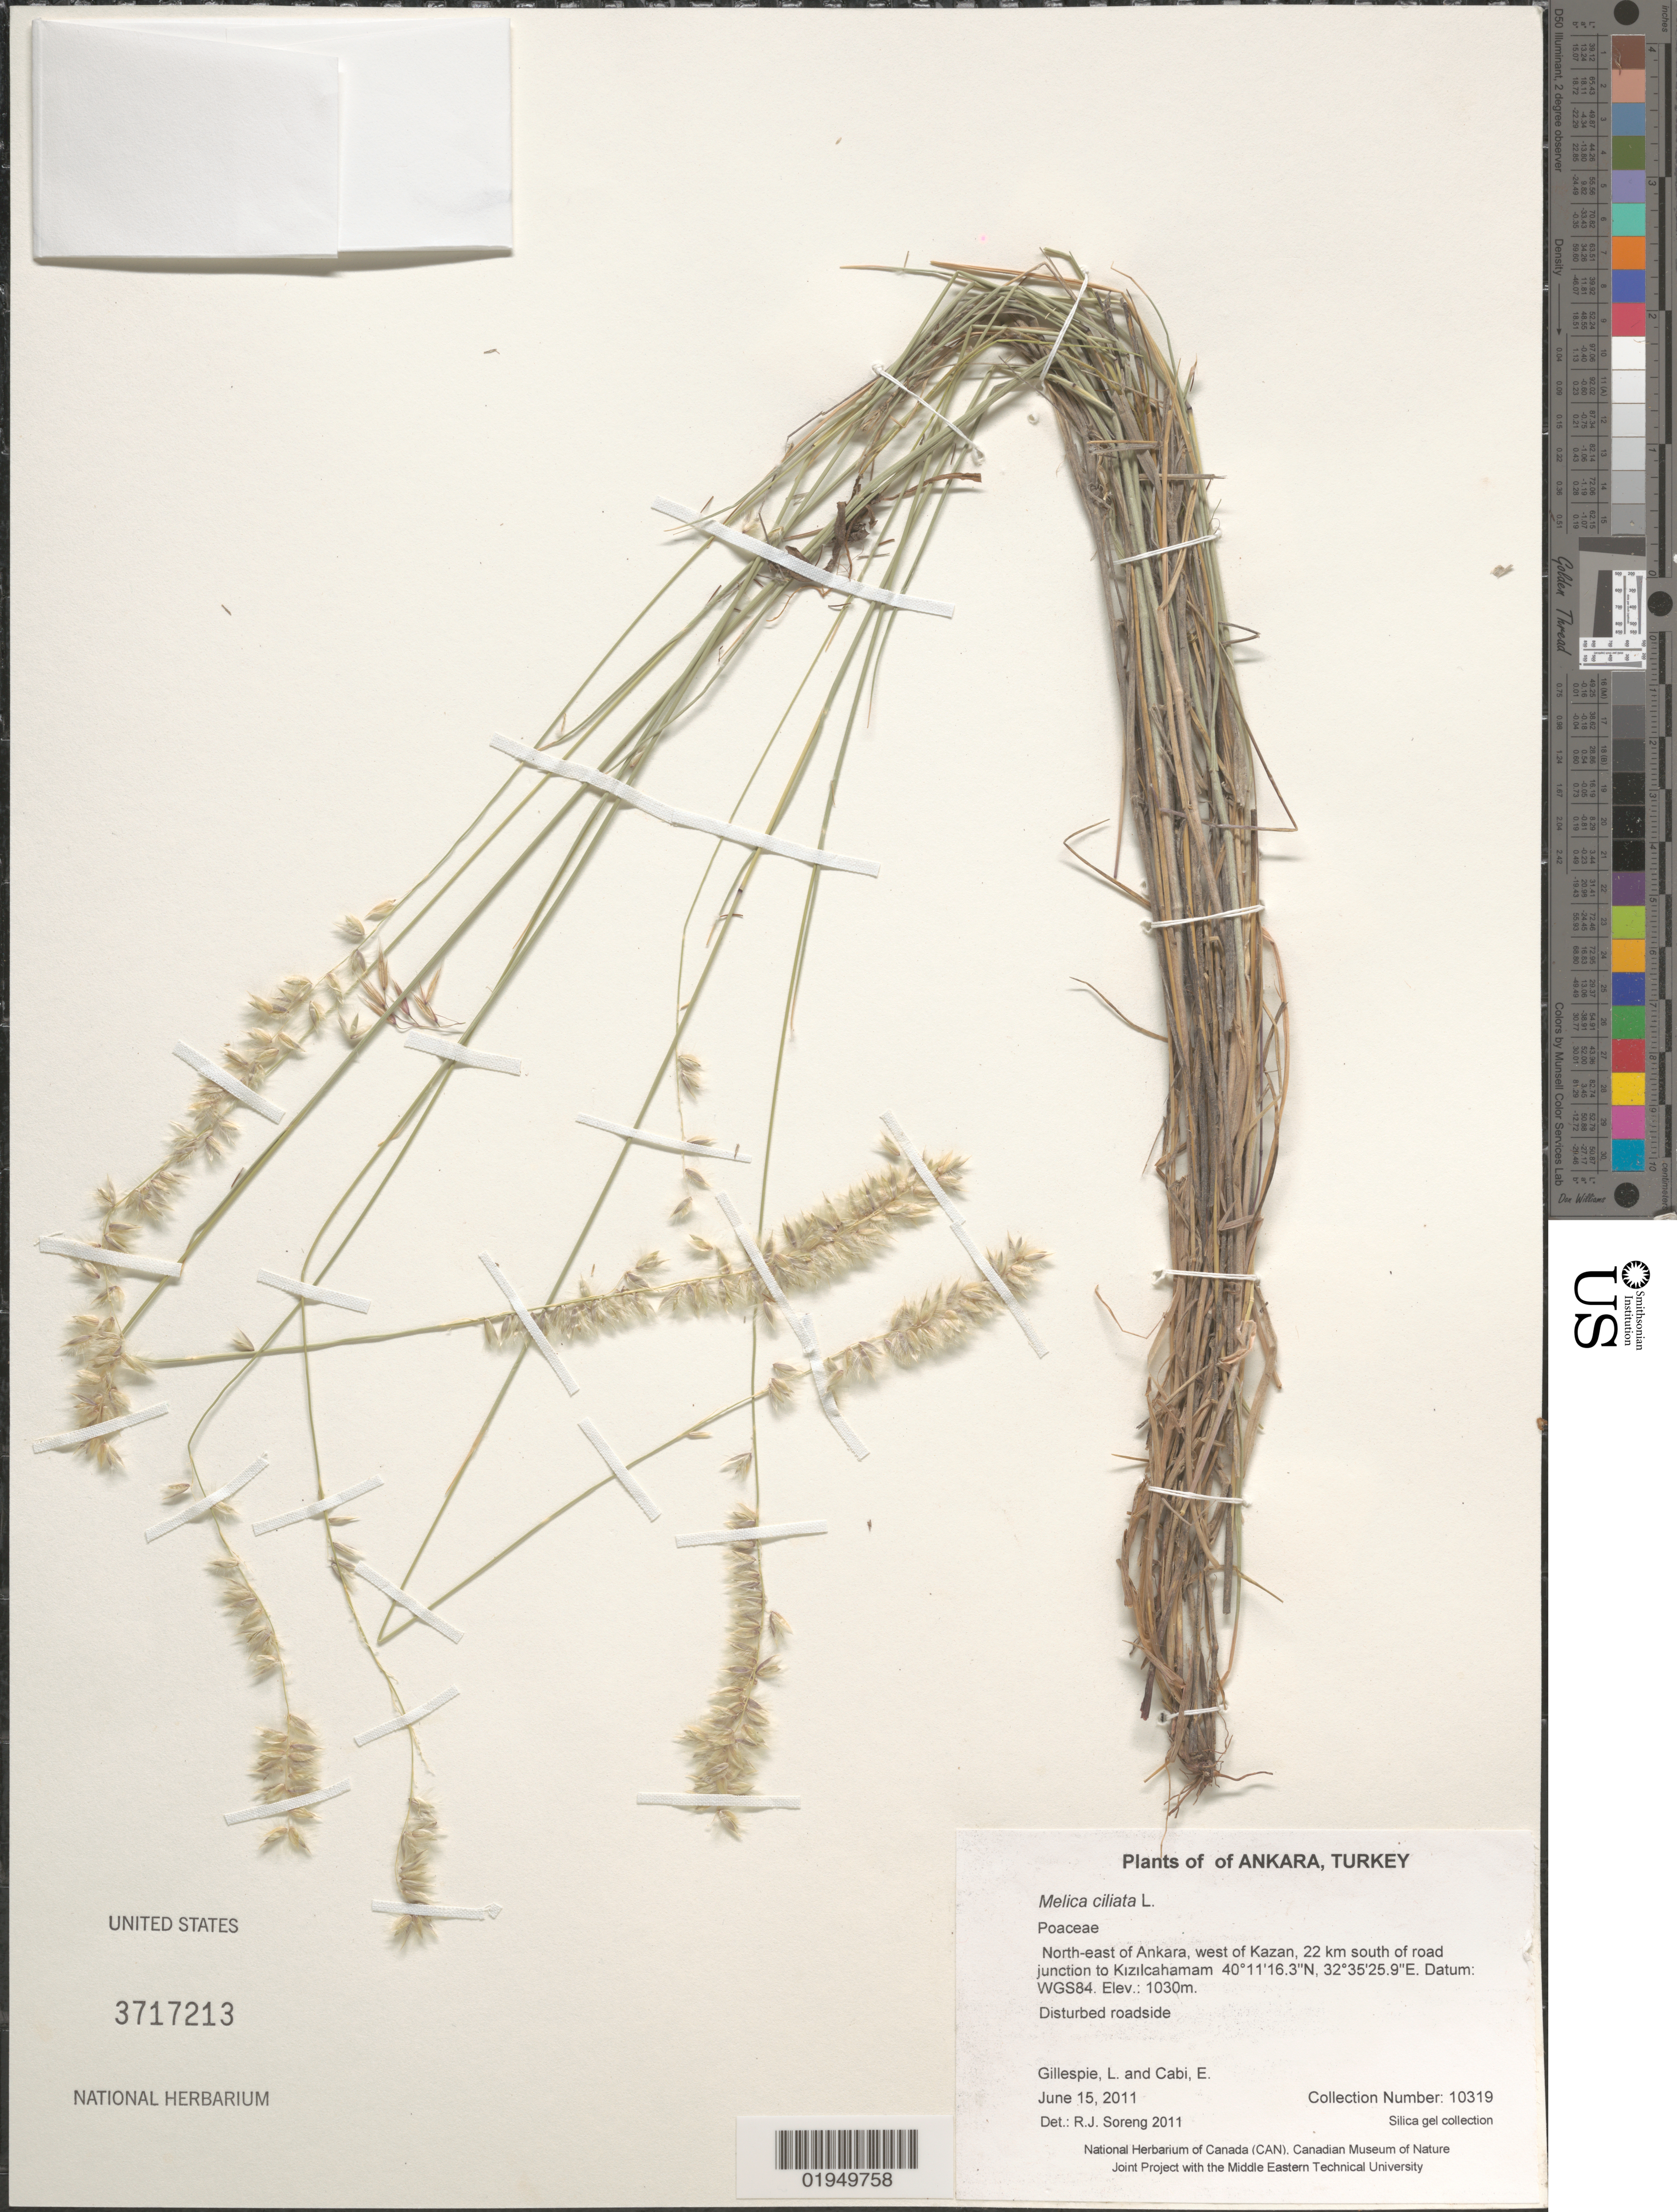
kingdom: Plantae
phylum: Tracheophyta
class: Liliopsida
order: Poales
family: Poaceae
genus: Melica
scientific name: Melica ciliata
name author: L.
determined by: Soreng, Robert J., Research Associate (BOT), Smithsonian Institution - National Museum of Natural History (UNITED STATES)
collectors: L. J. Gillespie & E. Cabi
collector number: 10319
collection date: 2011-06-15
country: Turkey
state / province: Ankara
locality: Istanbul-Ankara Highway (E89). North-east of Ankara, west of Kazan, 22 km south of road junction to Kizilcahamam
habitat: Disturbed roadside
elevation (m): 1030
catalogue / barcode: US 3717213